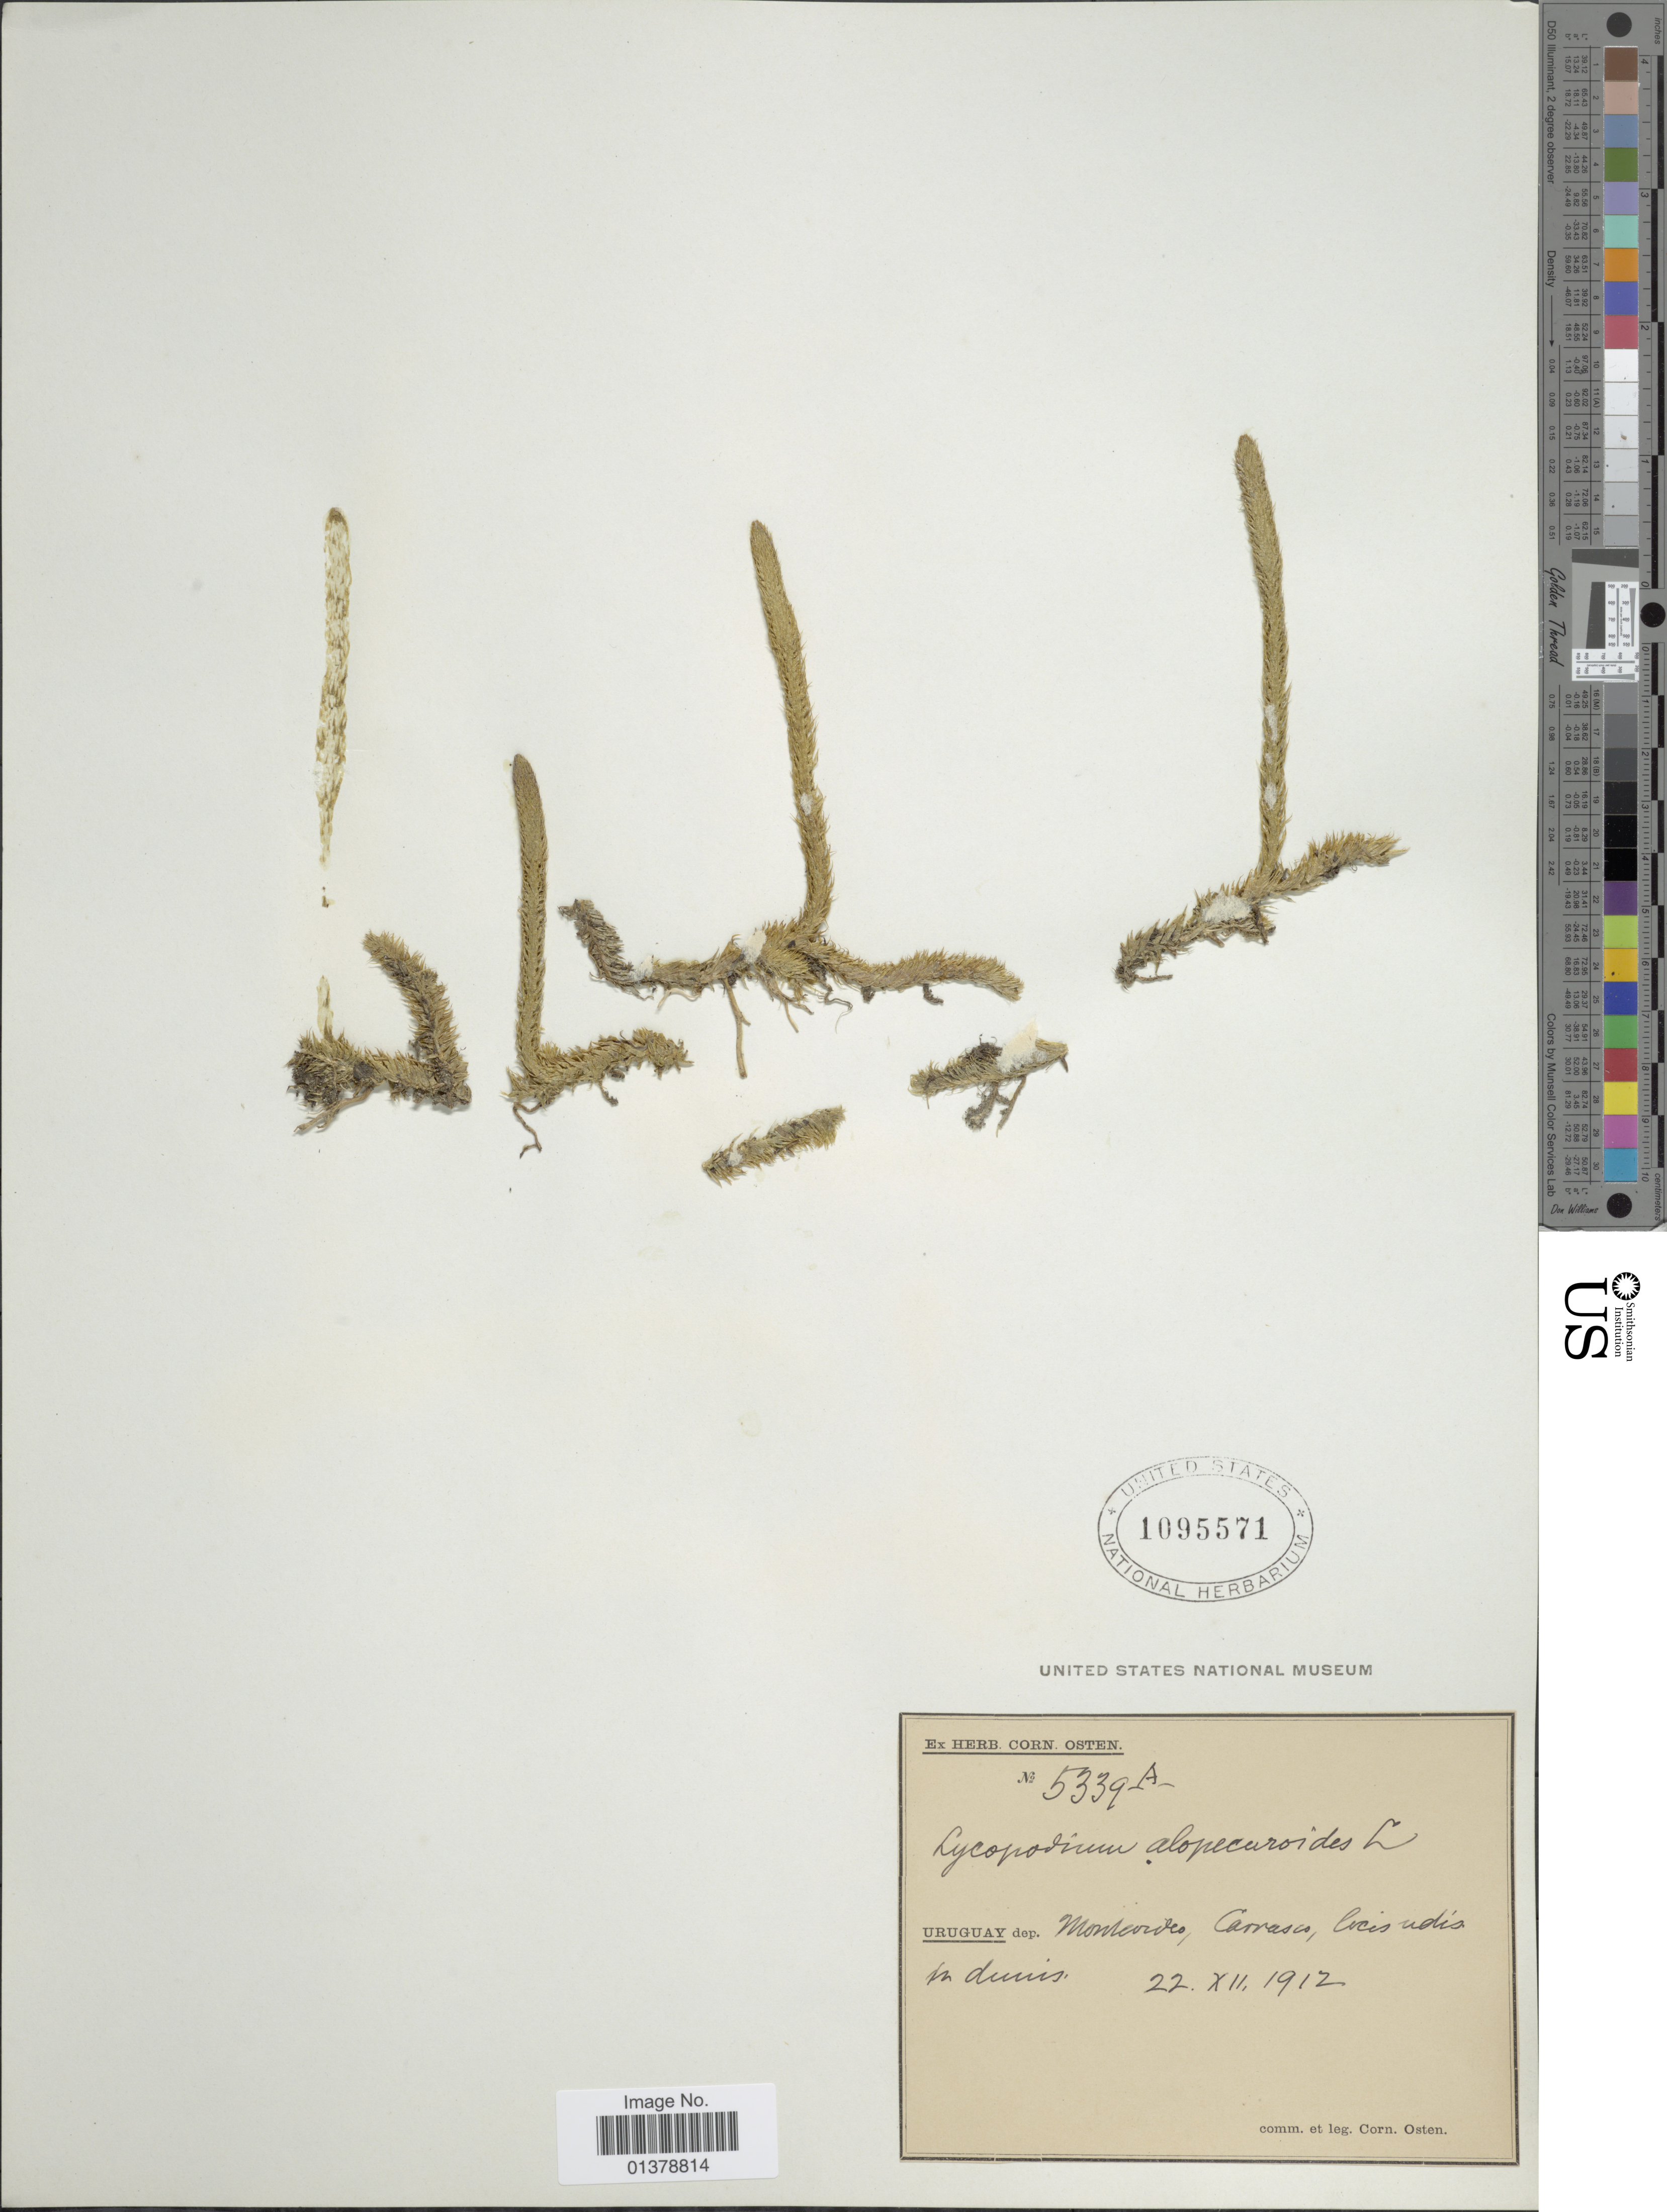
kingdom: Plantae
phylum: Tracheophyta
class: Lycopodiopsida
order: Lycopodiales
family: Lycopodiaceae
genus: Lycopodiella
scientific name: Lycopodiella alopecuroides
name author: (L.) Cranfill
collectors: ex herb. Cornelius Osten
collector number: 5339A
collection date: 1912-12-22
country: Uruguay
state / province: Montevideo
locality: Carrasco.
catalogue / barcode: US 1095571